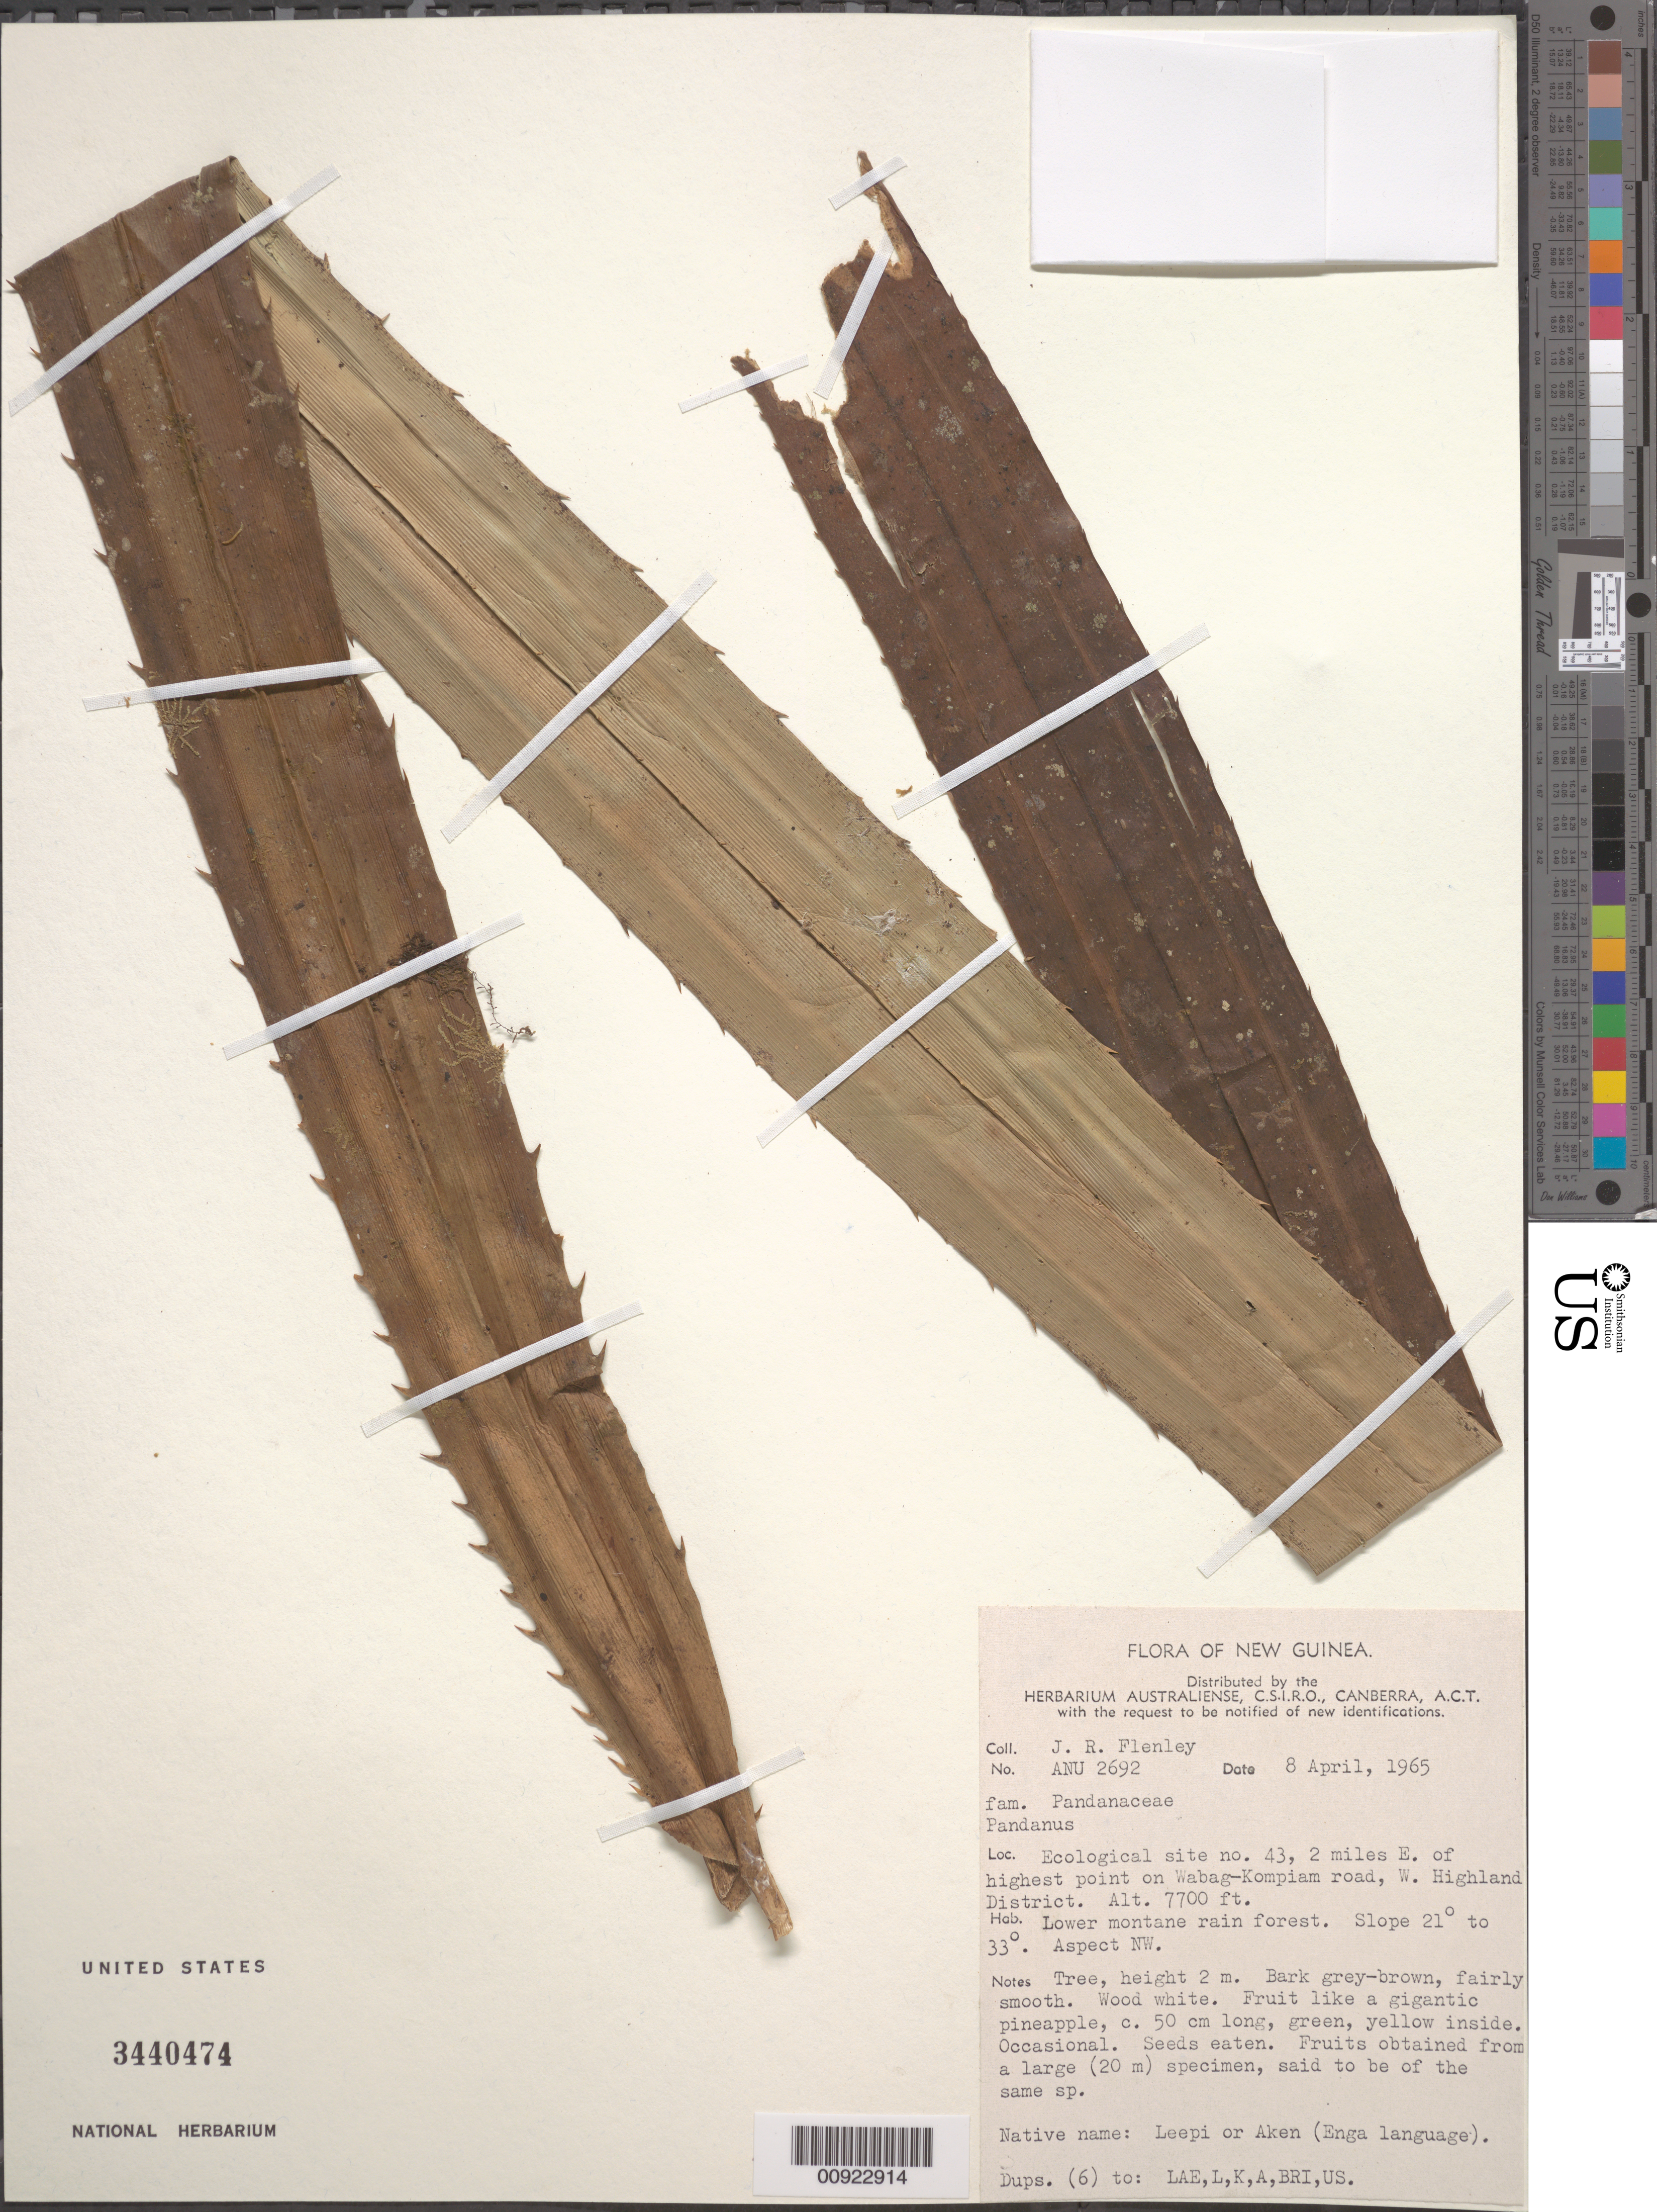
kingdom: Plantae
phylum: Tracheophyta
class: Liliopsida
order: Pandanales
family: Pandanaceae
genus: Pandanus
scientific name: Pandanus sp.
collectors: J. Flenley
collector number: ANU 2692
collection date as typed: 08 Apr 1965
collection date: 1965-04-08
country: Papua New Guinea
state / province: Western Highlands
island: New Guinea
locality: Ecological site no. 43, 2 miles E. of highest point on Wabag-Kompiam road.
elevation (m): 2347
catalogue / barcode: US 3440474